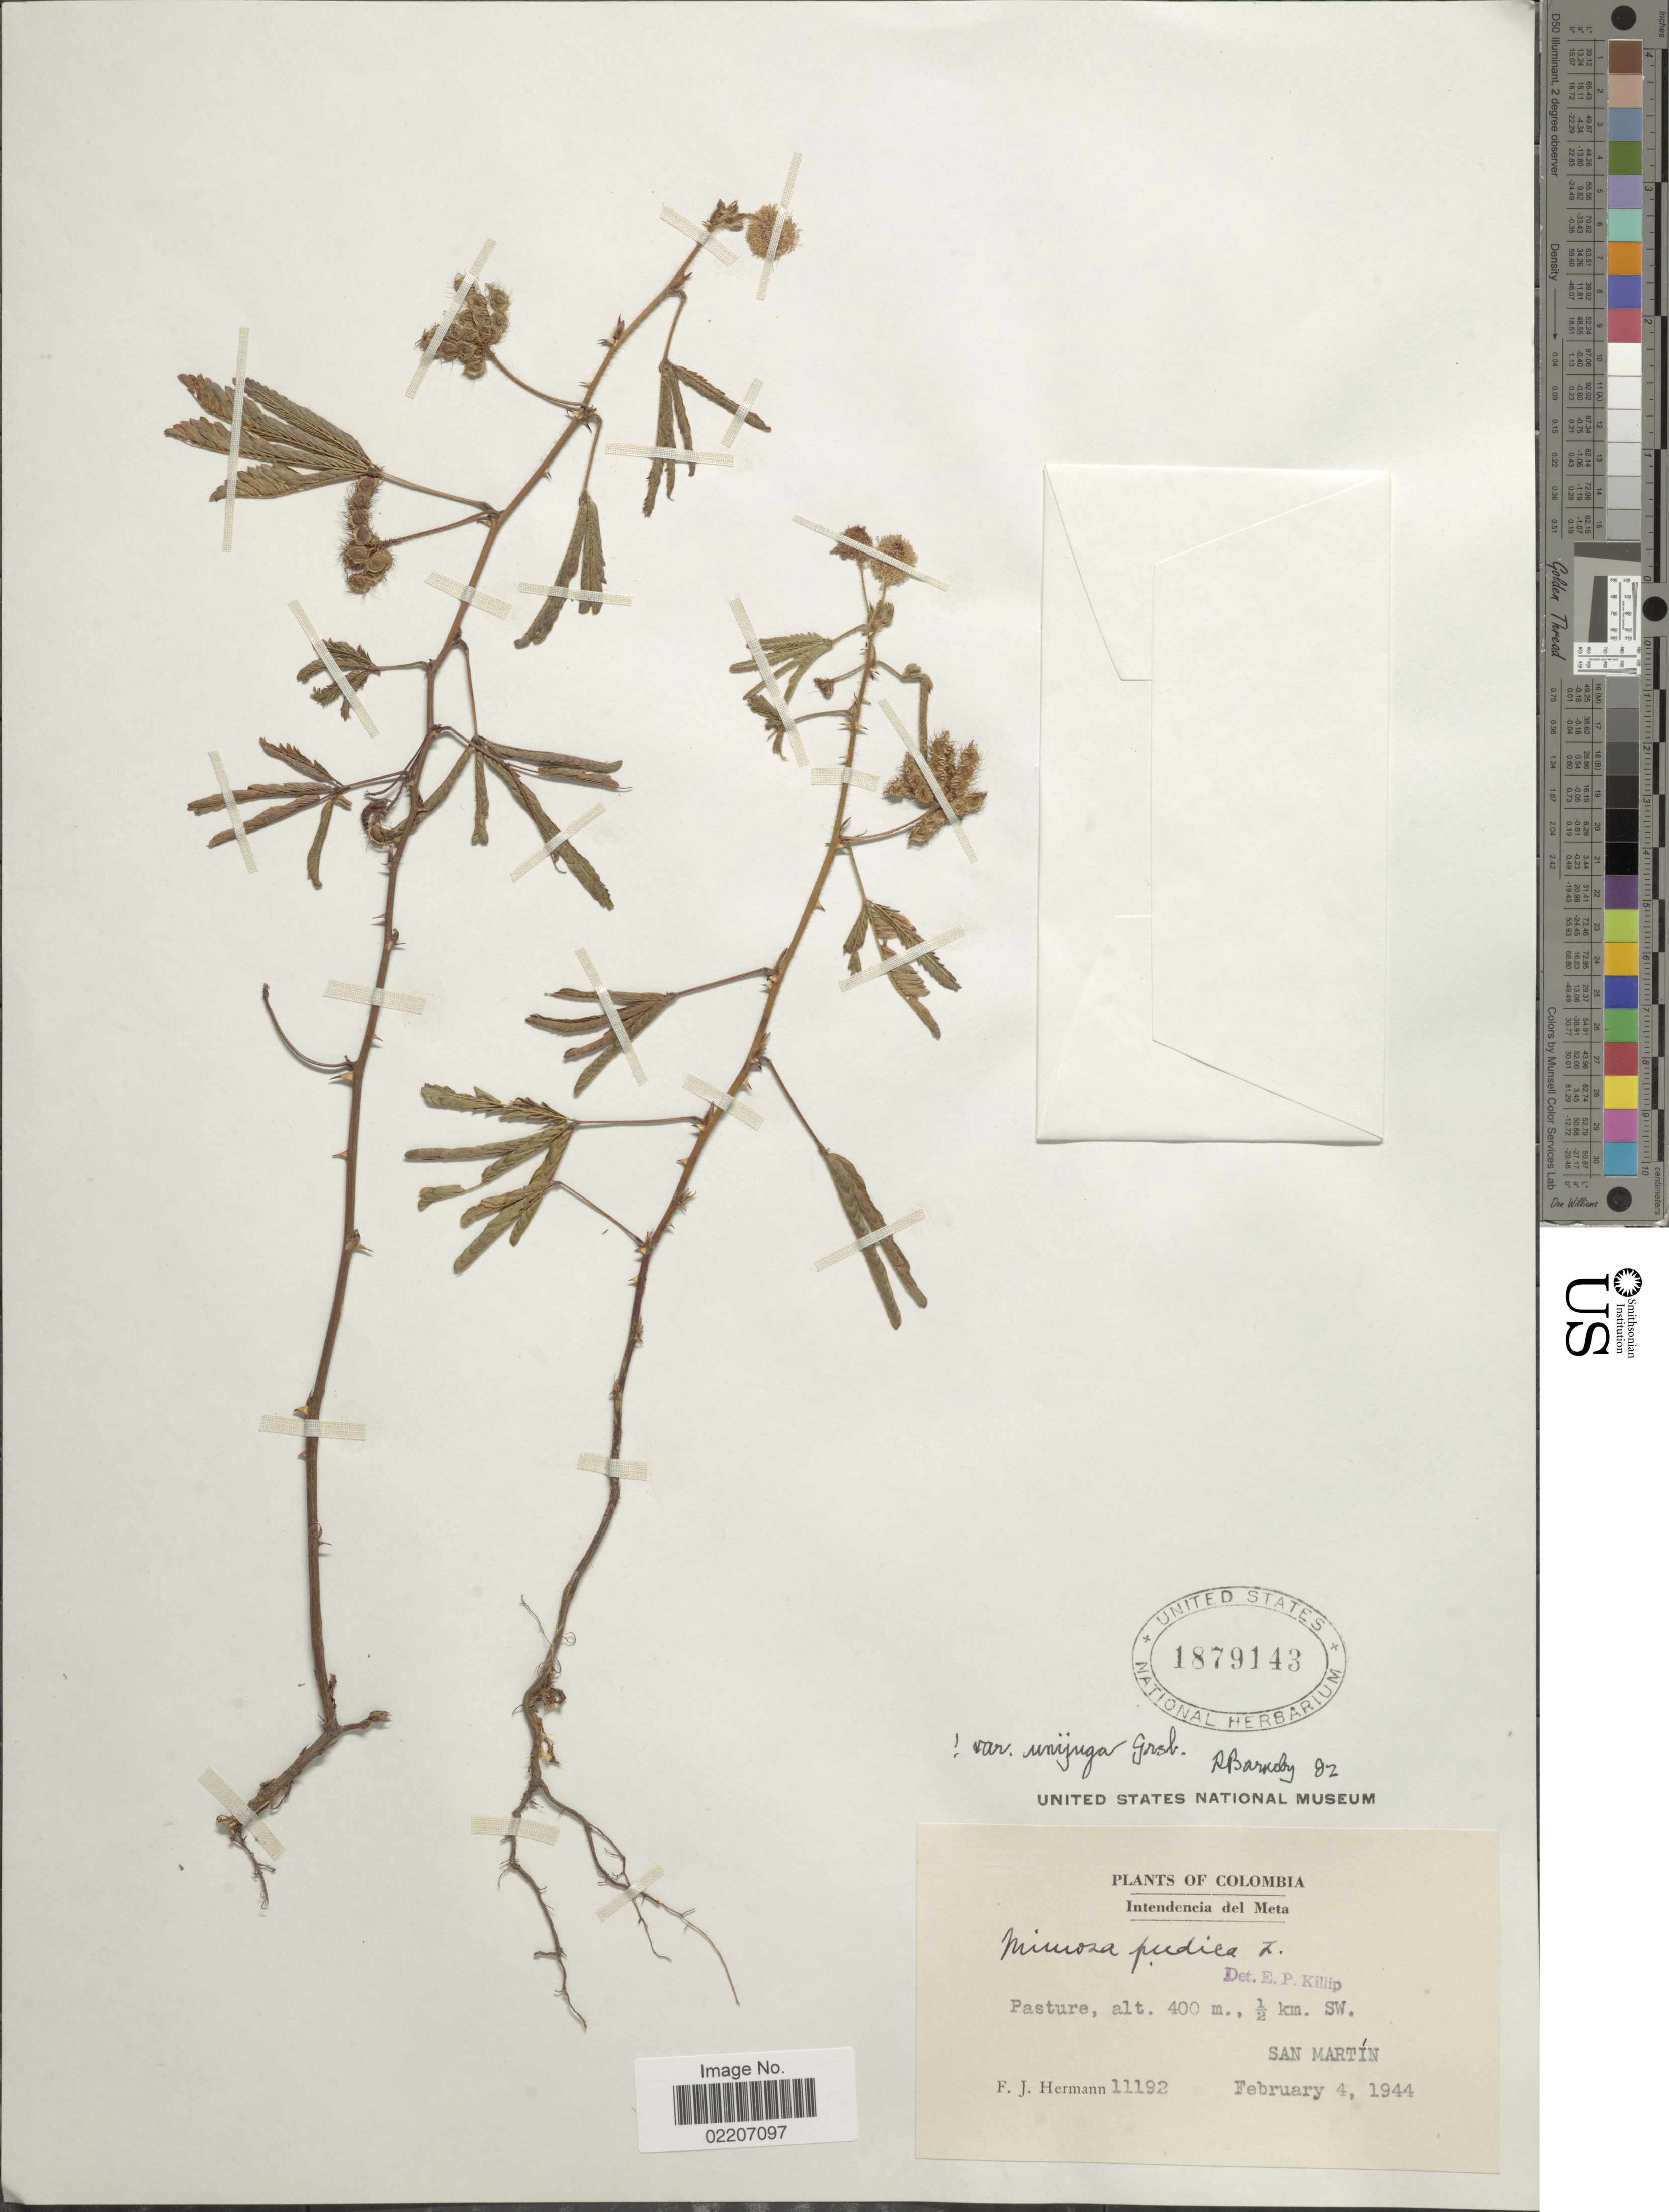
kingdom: Plantae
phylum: Tracheophyta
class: Magnoliopsida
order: Fabales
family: Fabaceae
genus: Mimosa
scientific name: Mimosa pudica var. unijuga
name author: (Walp. & Duchass.) Griseb.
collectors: F. J. Hermann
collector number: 11192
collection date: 1944-02-04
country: Colombia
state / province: Meta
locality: Intendencia El Meta, Pasture, ½ km. SW, San Martin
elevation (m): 400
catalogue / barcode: US 1879143